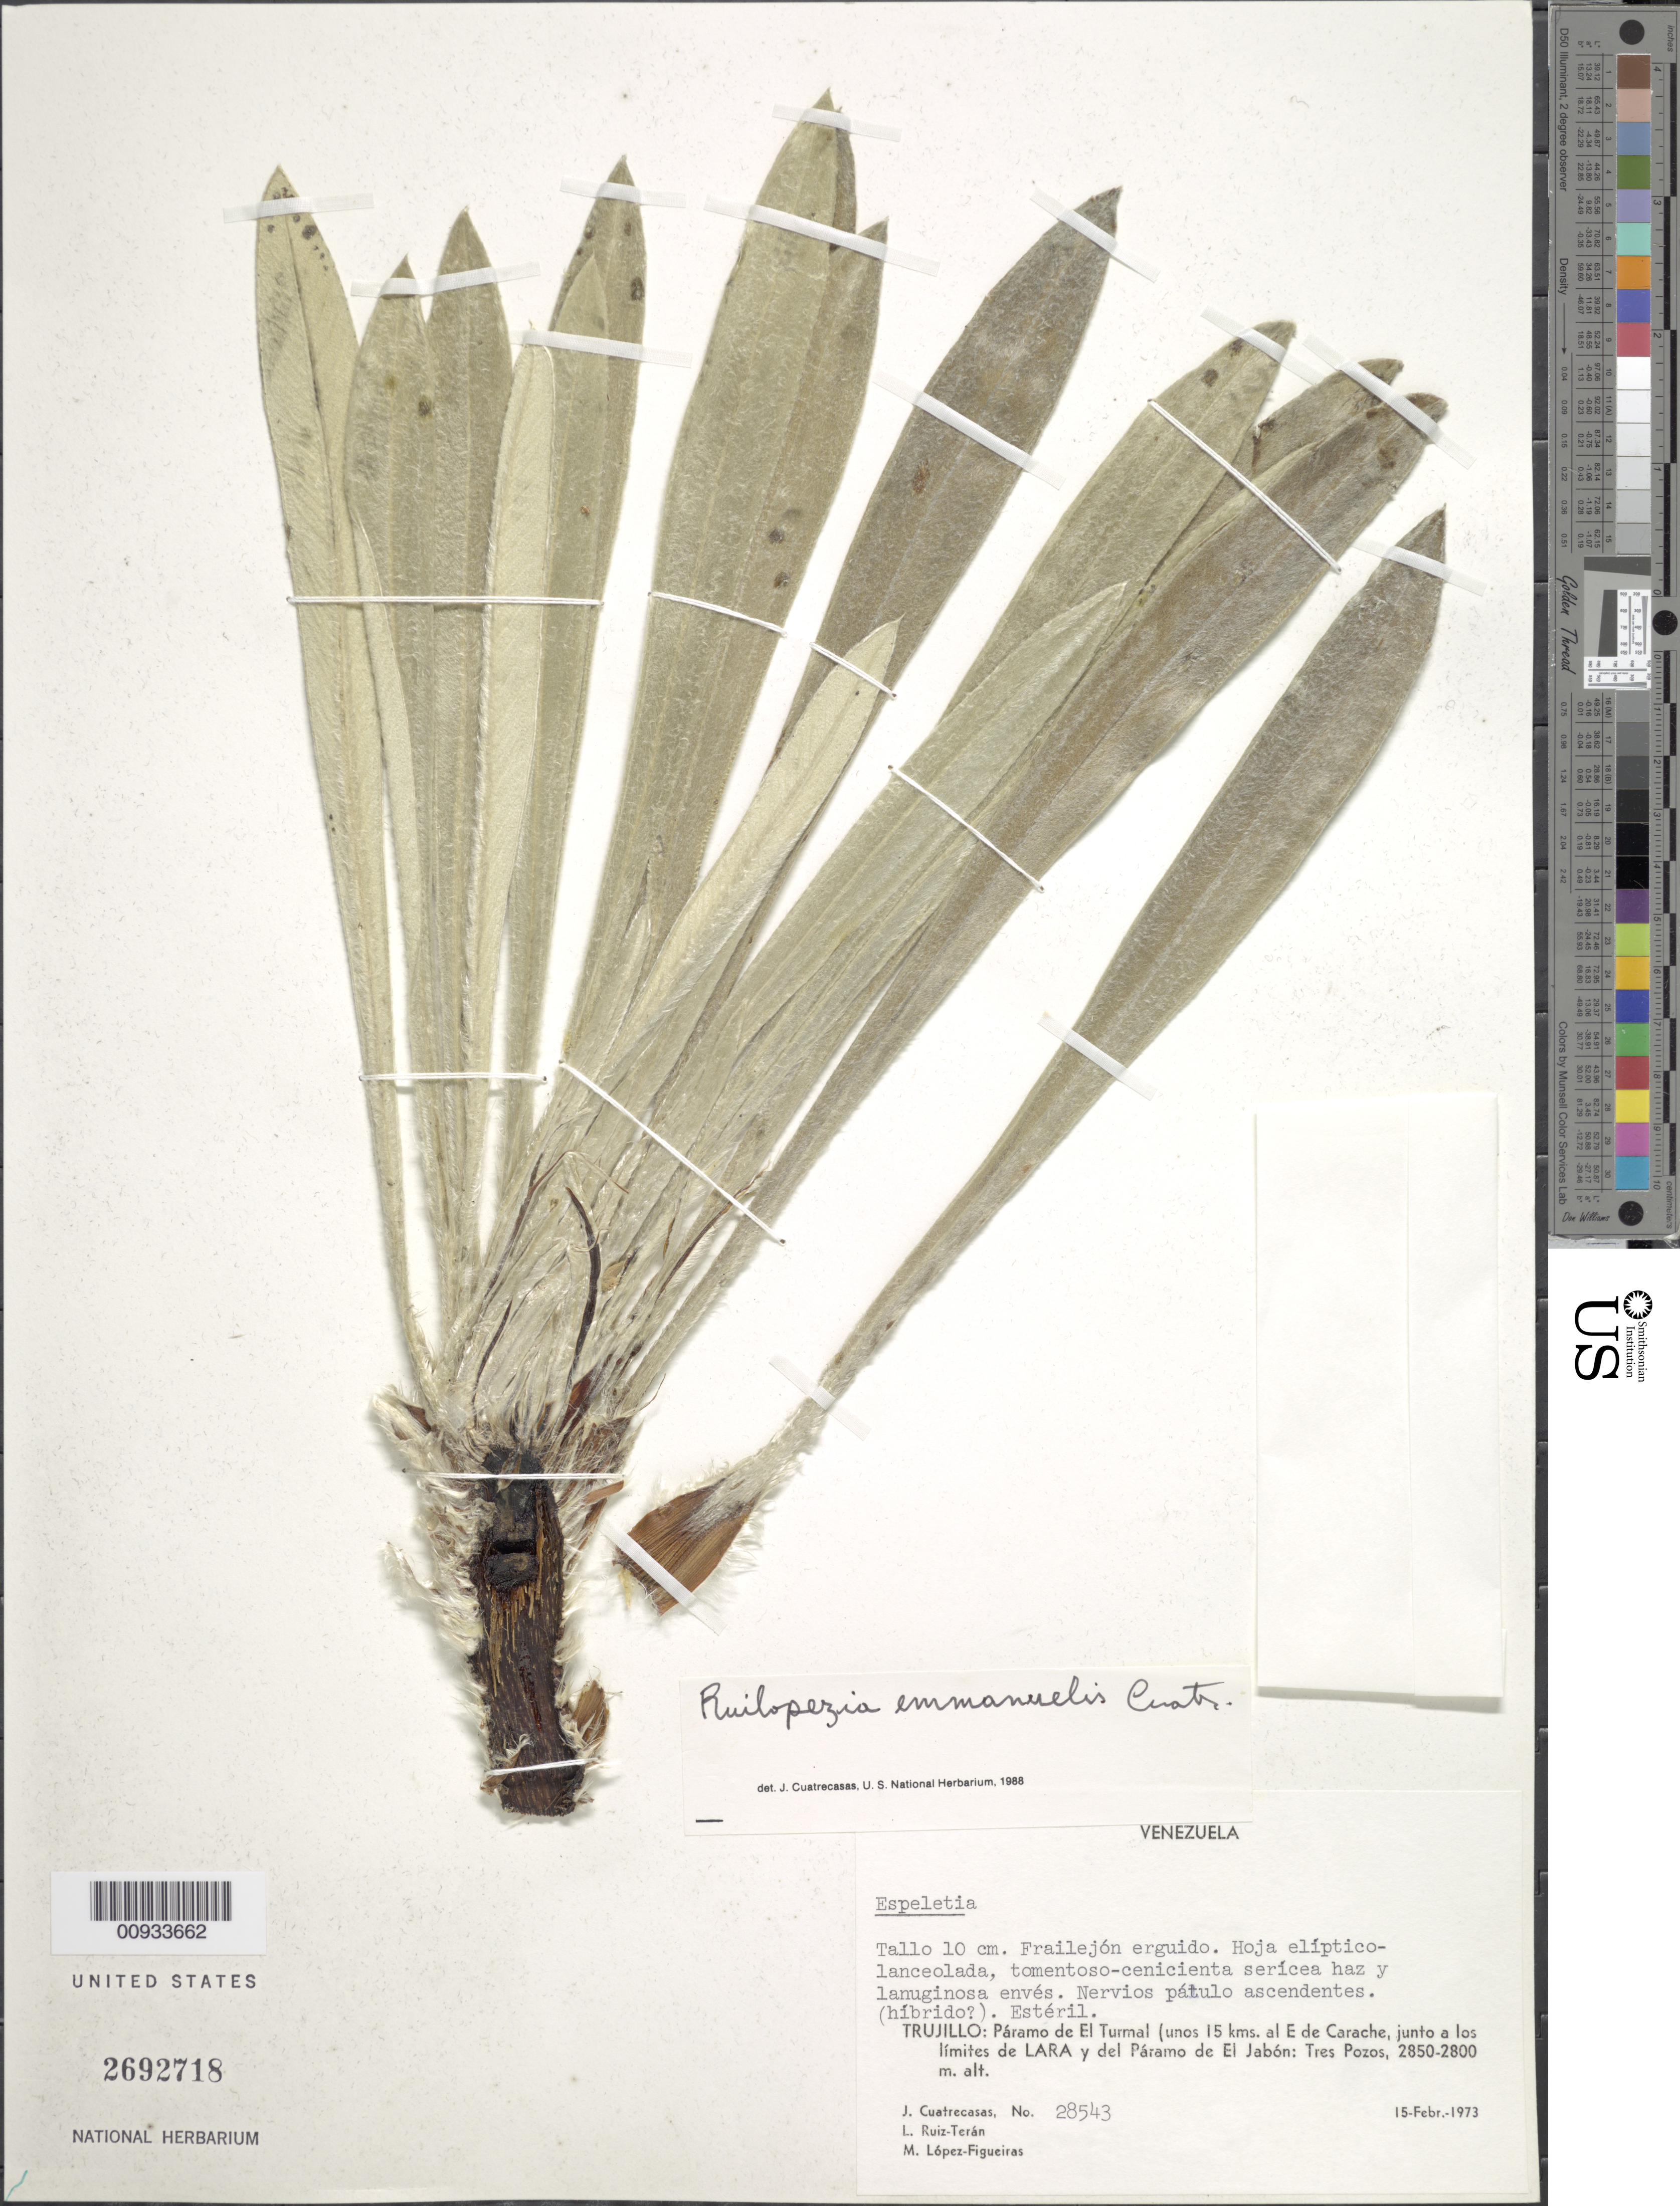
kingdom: Plantae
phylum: Tracheophyta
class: Magnoliopsida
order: Asterales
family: Asteraceae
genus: Ruilopezia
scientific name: Ruilopezia emmanuelis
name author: Cuatrec.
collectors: J. Cuatrecasas, L. E. Ruíz-Terán & M. López Figueiras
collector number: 28543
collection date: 1973-02-15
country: Venezuela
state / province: Trujillo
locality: Páramo de El Turmal. Páramo de El Turmal (unos 15 kms. al E de Carache, junto a los olímites de Lara y del páramo de El Jabón): Tres Pozos.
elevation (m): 2800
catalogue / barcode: US 2692718